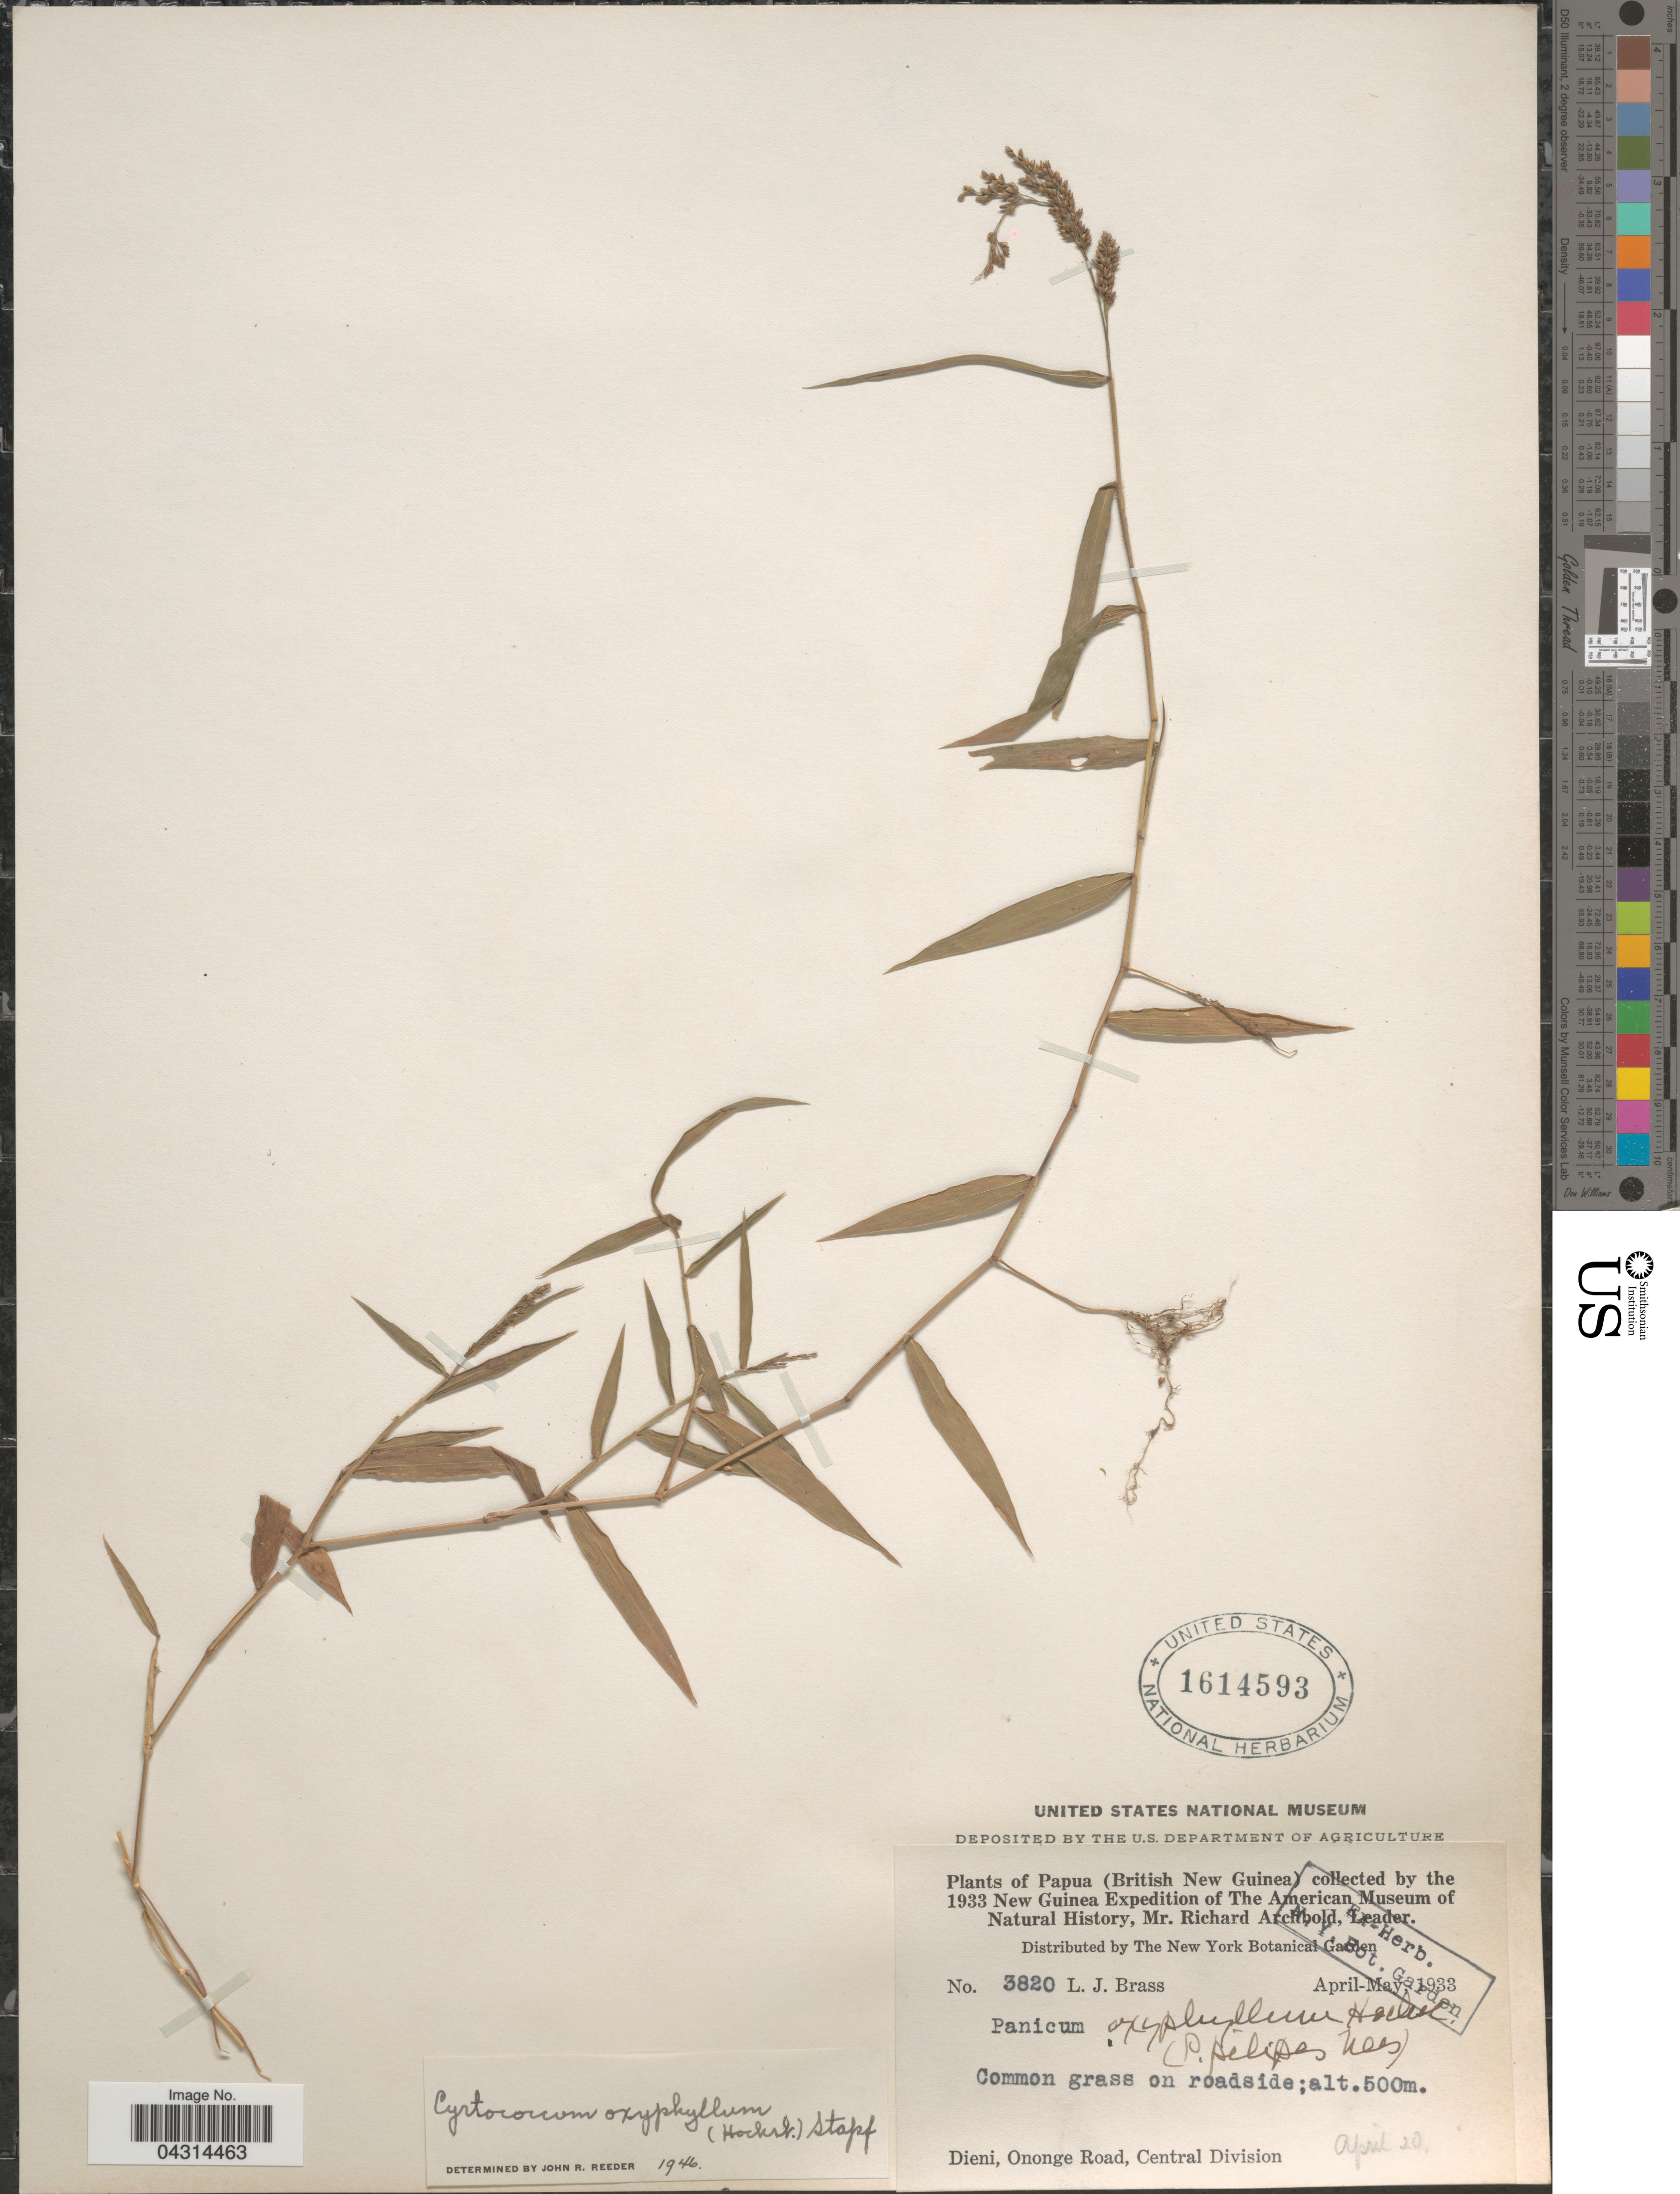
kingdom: Plantae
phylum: Tracheophyta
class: Liliopsida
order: Poales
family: Poaceae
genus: Cyrtococcum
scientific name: Cyrtococcum oxyphyllum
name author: (Steud.) Stapf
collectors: L. J. Brass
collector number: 3820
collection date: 1933-04/1933-05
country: Papua New Guinea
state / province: Central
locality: Papua (British New Guinea). The 1933 New Guinea Expedition of The American Museum of Natural History. Dieni, Ononge Road, Central Division.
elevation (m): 500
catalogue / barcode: US 1614593